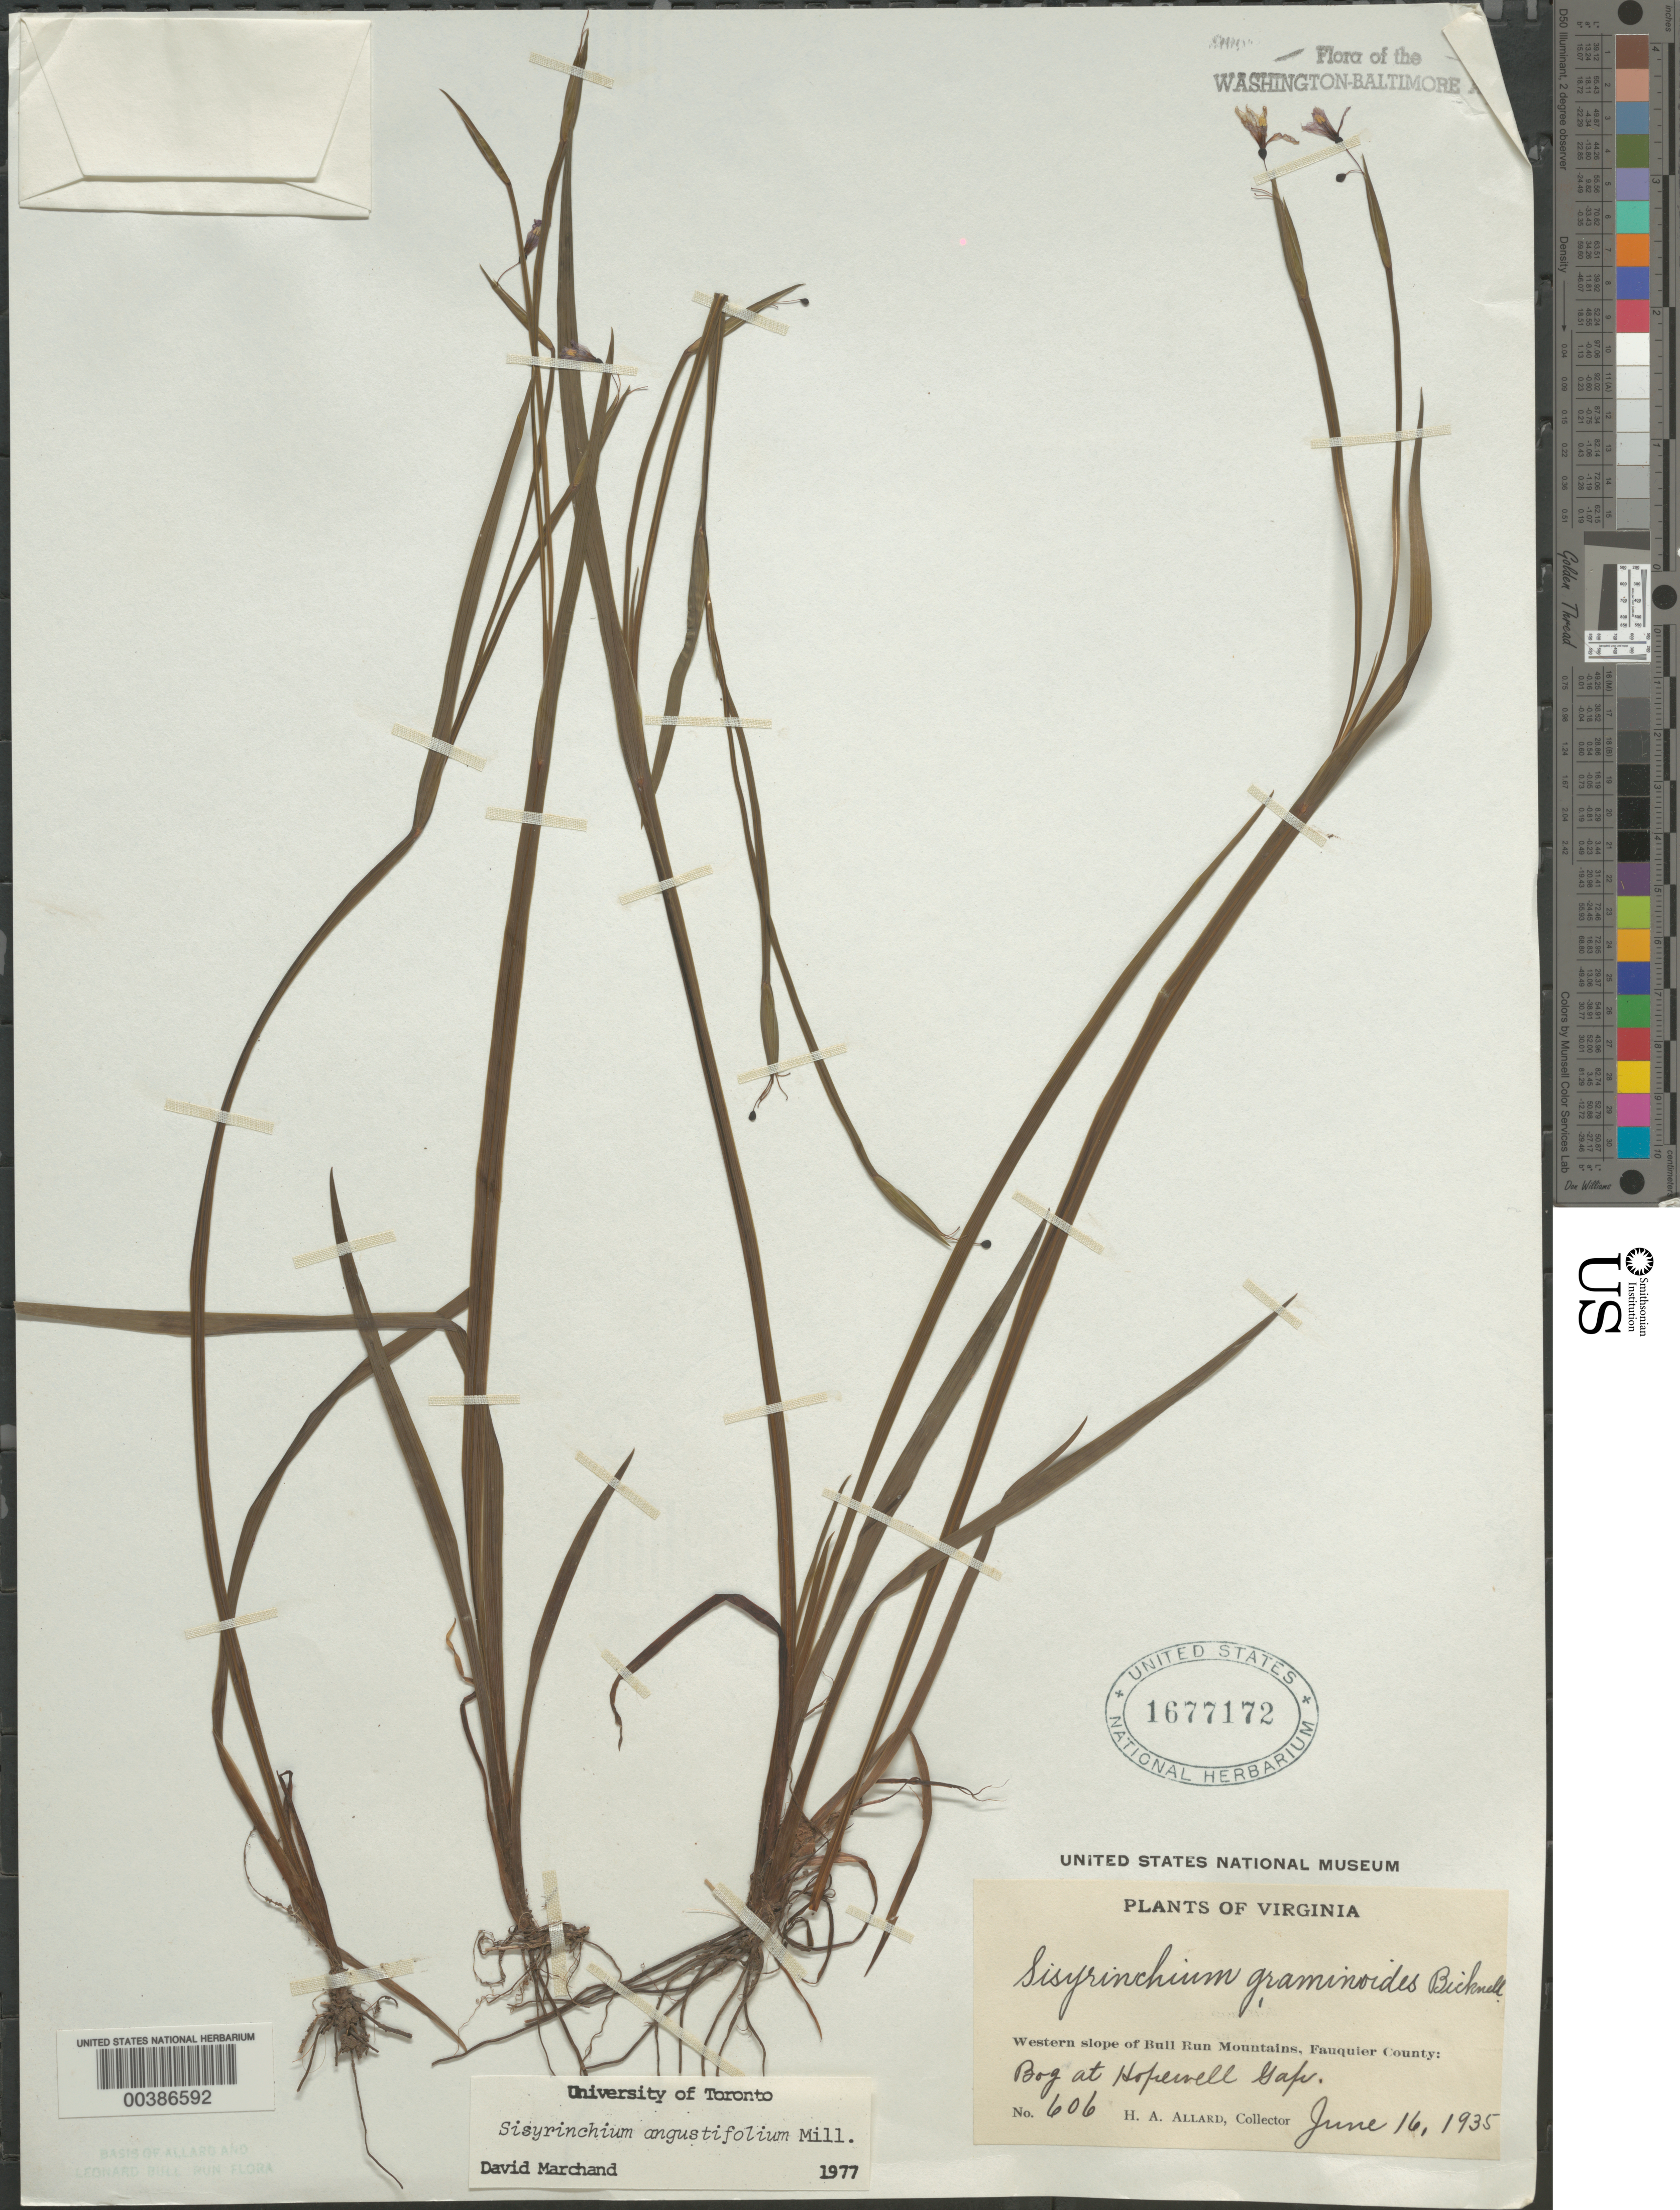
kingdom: Plantae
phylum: Tracheophyta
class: Liliopsida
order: Asparagales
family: Iridaceae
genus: Sisyrinchium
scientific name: Sisyrinchium angustifolium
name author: Mill.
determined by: Marchand, D.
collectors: H. A. Allard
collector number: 606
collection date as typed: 16 Jun 1935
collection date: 1935-06-16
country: United States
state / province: Virginia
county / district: Fauquier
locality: Hopewell Gap Bog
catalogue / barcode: US 1677172